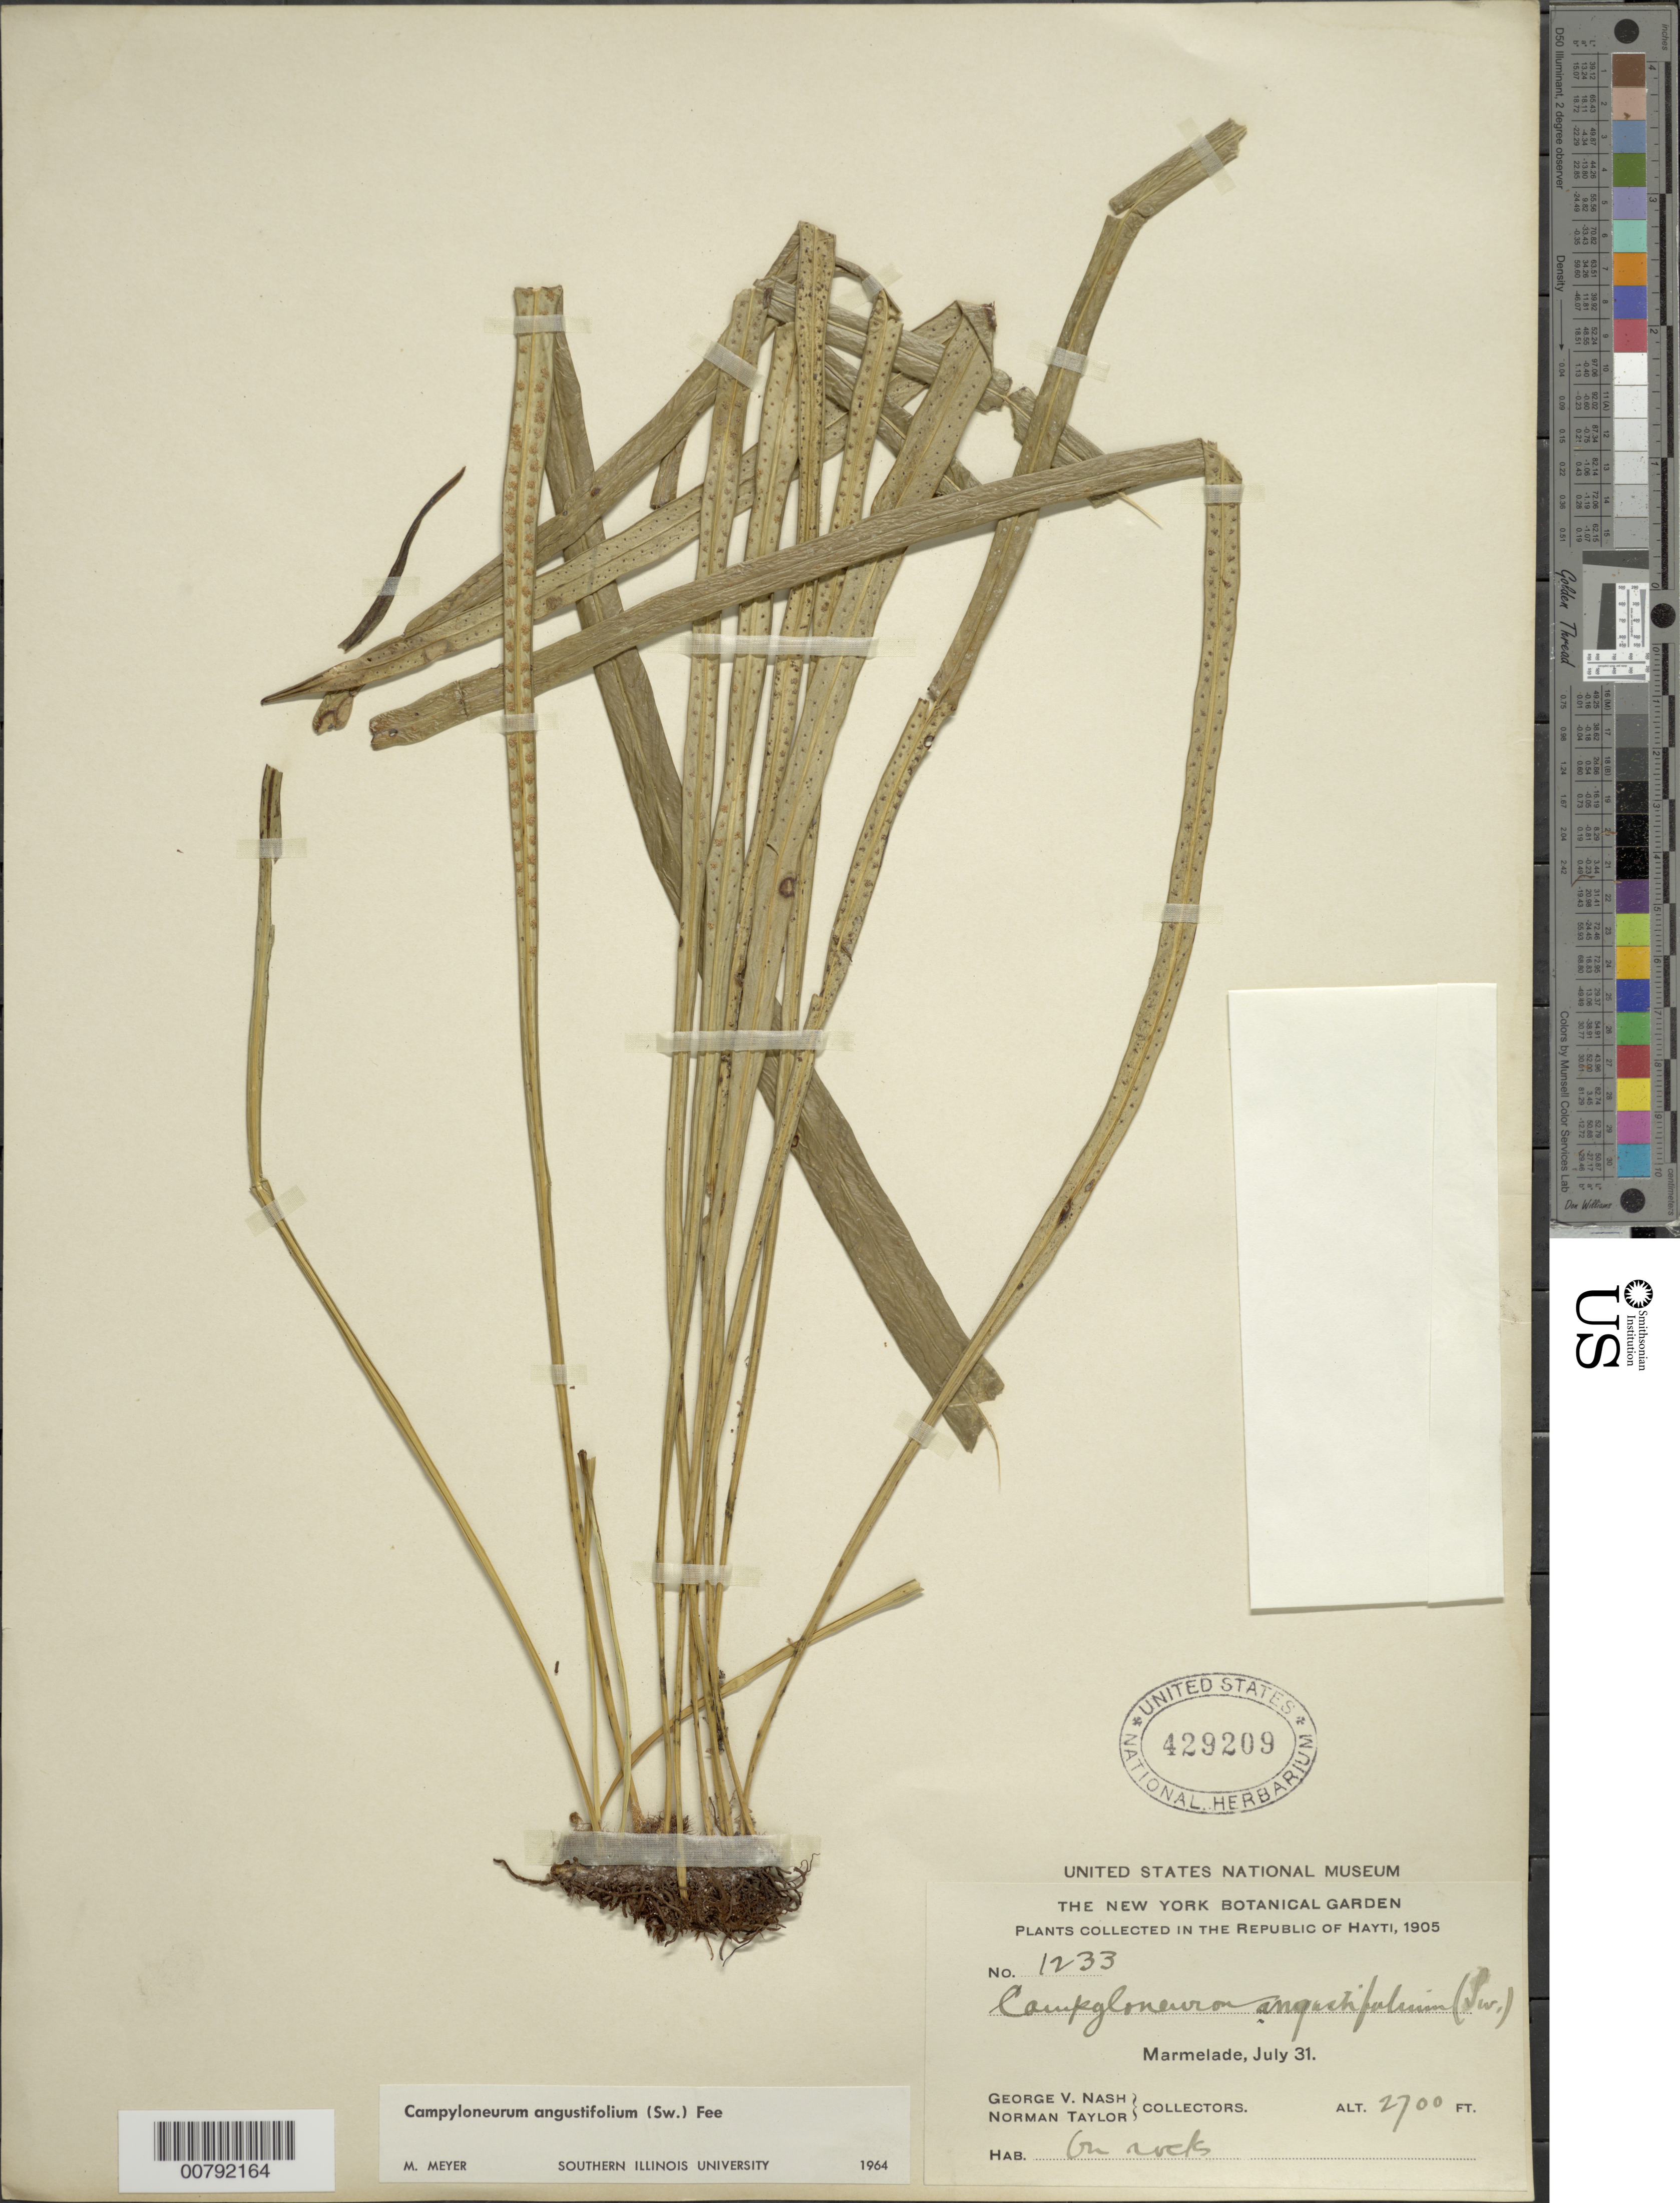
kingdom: Plantae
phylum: Tracheophyta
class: Polypodiopsida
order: Polypodiales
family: Polypodiaceae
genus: Campyloneurum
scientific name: Campyloneurum angustifolium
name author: (Sw.) Fée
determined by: Myer, M.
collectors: G. V. Nash & N. Taylor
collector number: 1233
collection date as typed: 31 Jul 1905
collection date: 1905-07-31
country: Haiti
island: Hispaniola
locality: Marmelade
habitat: On rocks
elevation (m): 823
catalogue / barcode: US 429209